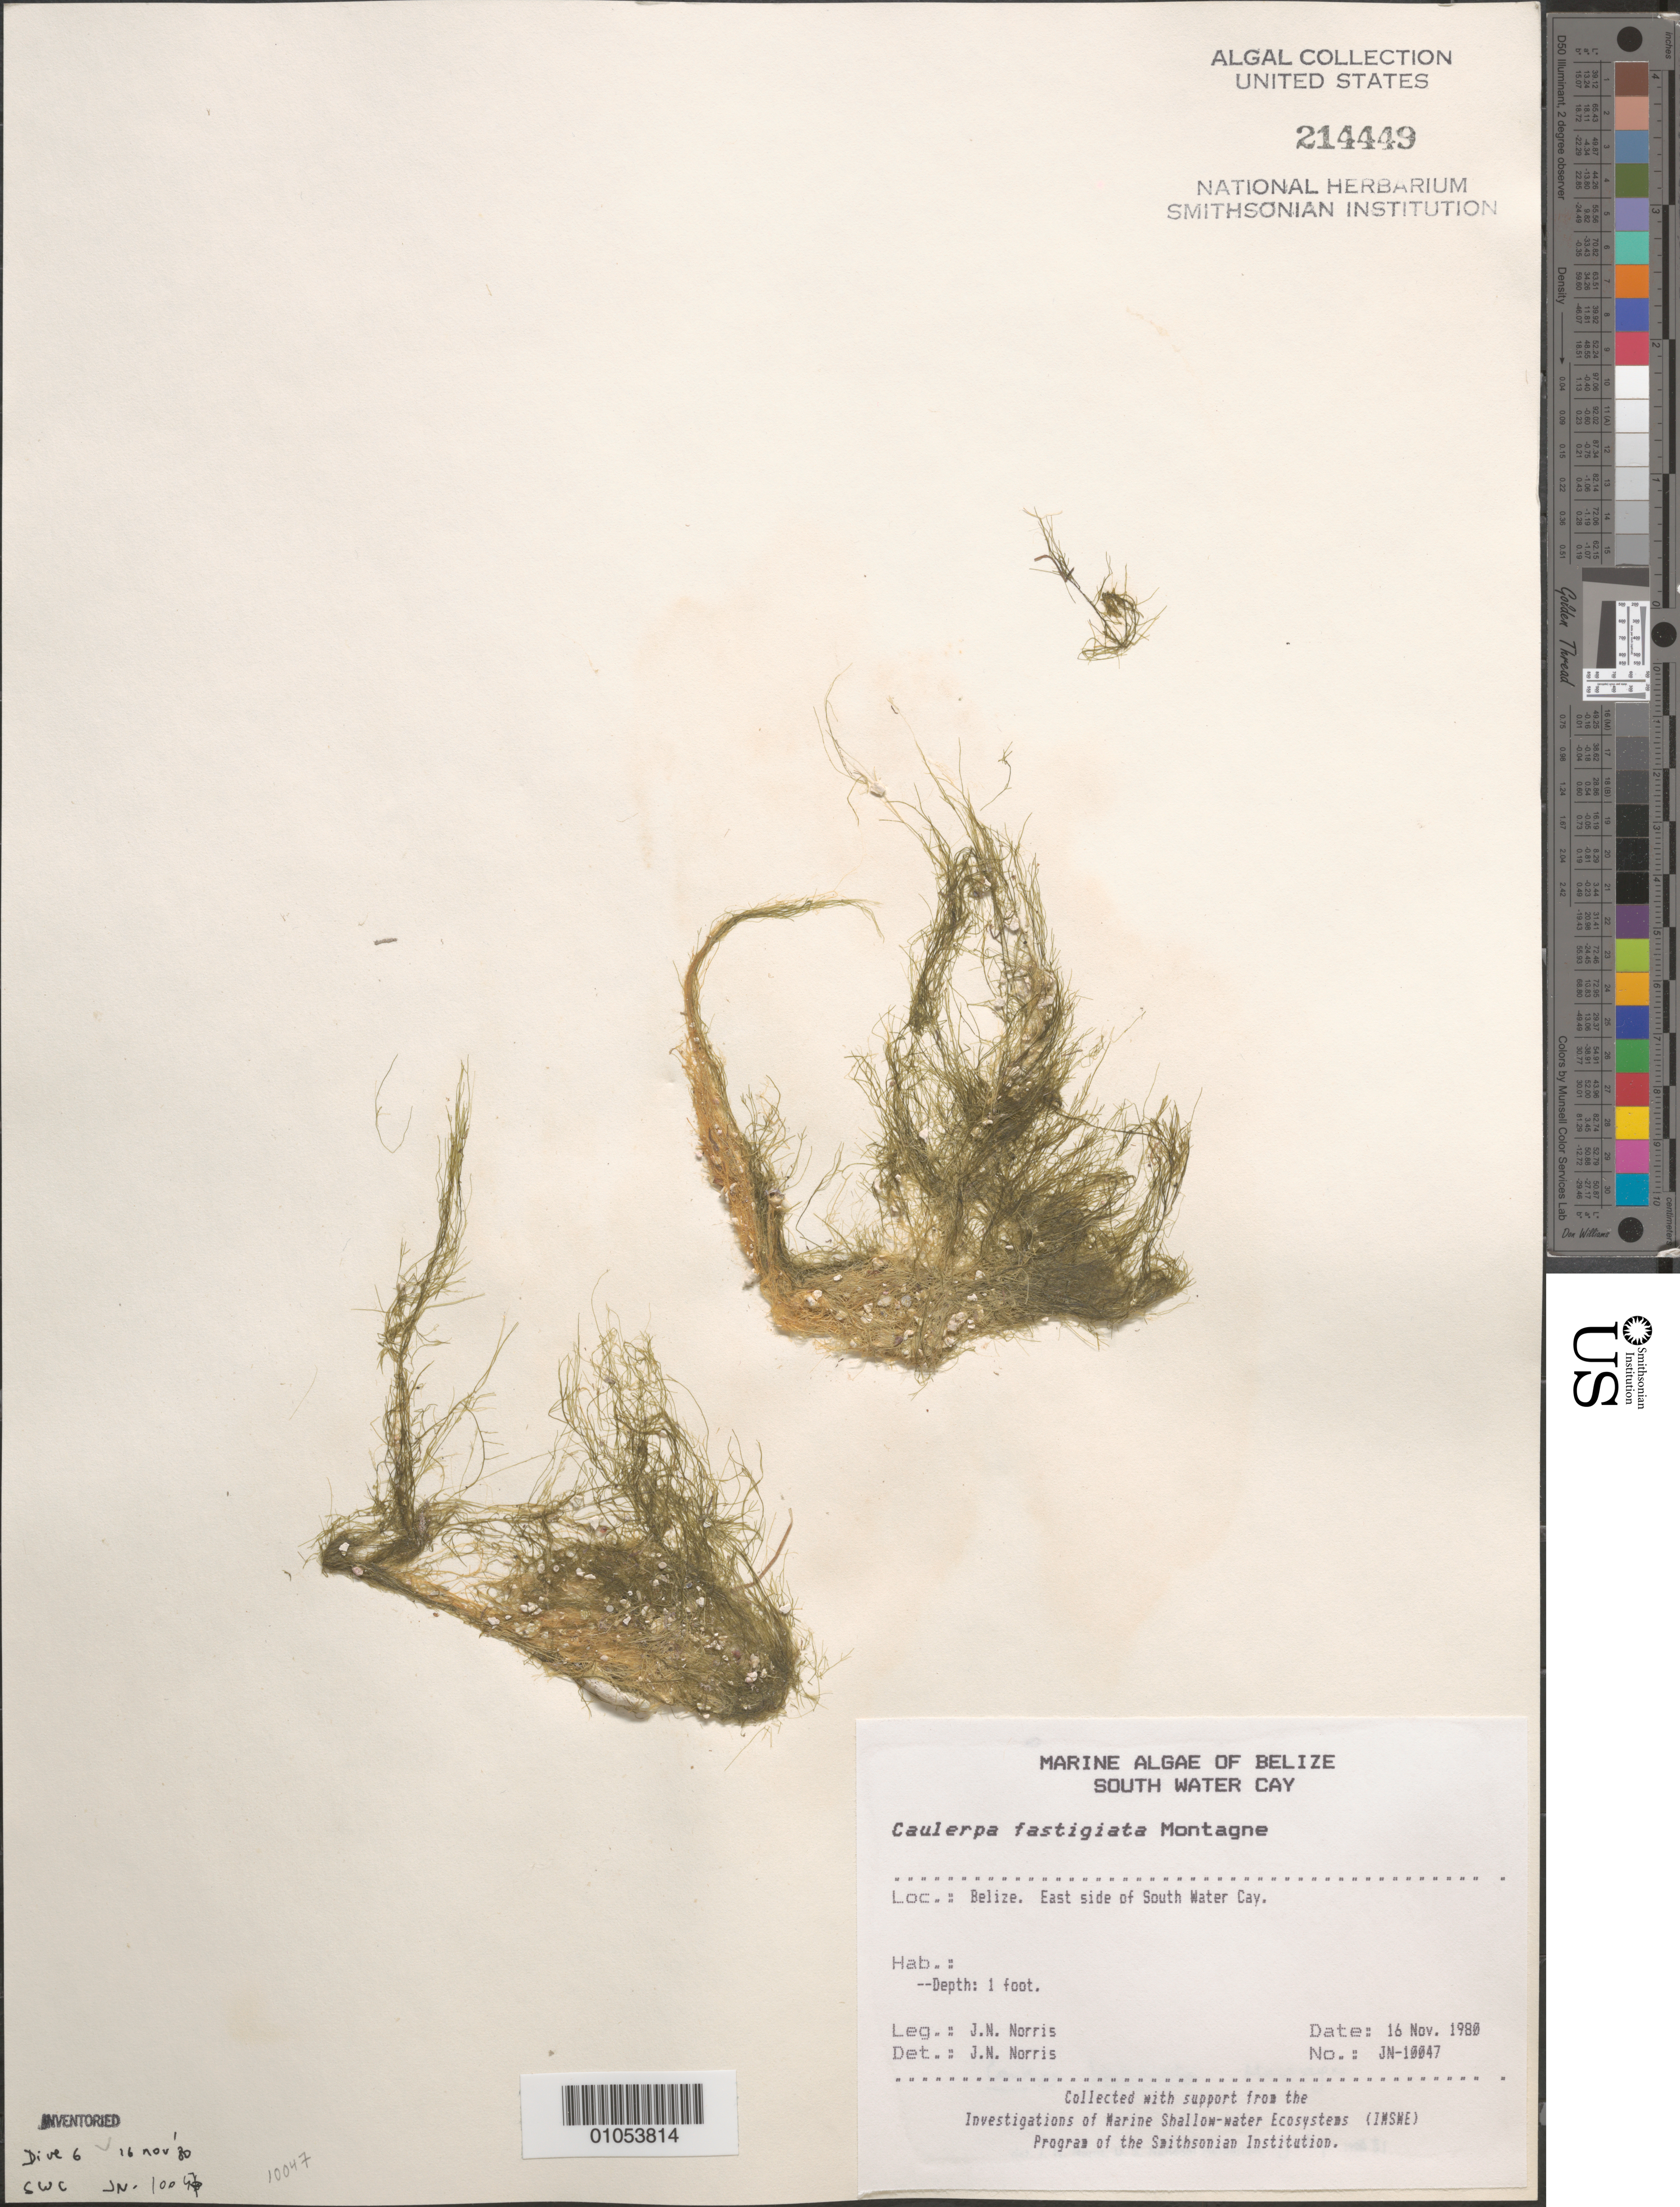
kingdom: Plantae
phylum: Chlorophyta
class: Ulvophyceae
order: Bryopsidales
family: Caulerpaceae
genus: Caulerpa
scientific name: Caulerpa fastigiata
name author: Mont.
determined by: Norris, James N.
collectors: J. N. Norris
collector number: JN-10047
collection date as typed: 16 Nov 1980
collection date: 1980-11-16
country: Belize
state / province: Stann Creek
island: South Water Cay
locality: East side of South Water Cay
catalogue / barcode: US 214449